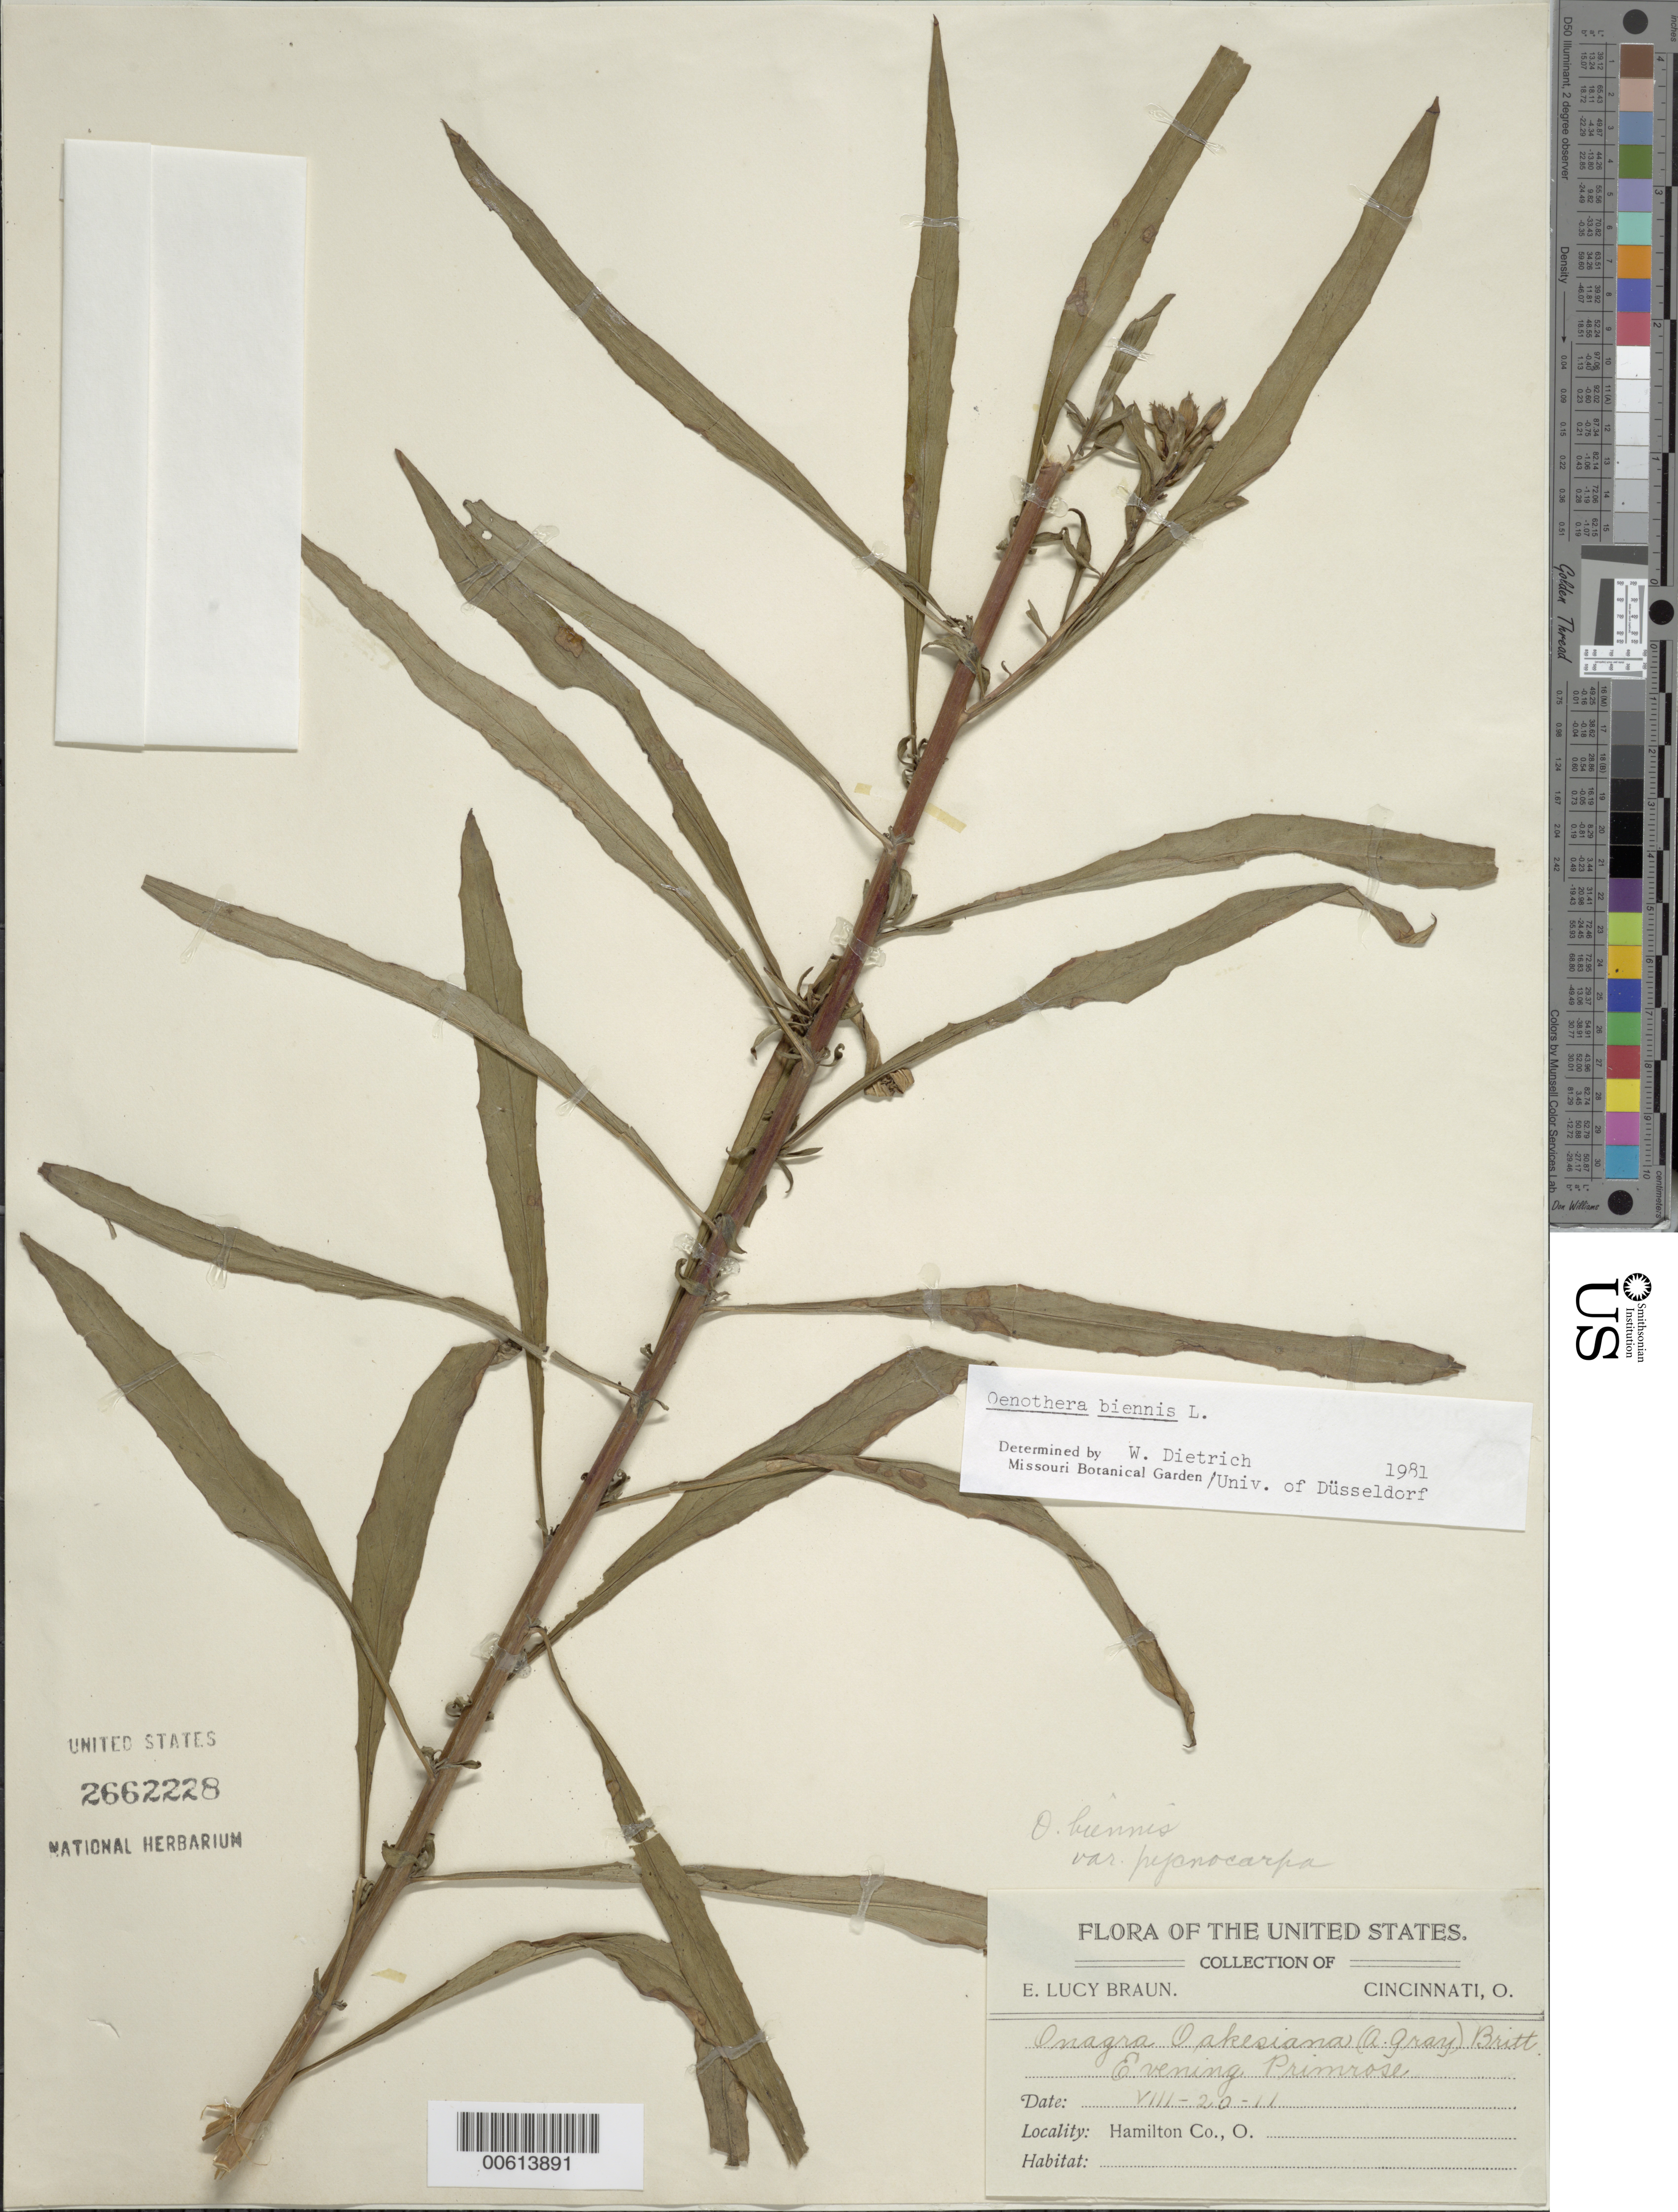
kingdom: Plantae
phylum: Tracheophyta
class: Magnoliopsida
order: Myrtales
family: Onagraceae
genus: Oenothera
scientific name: Oenothera biennis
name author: L.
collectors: E. L. Braun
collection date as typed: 20 Aug 1911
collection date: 1911-08-20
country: United States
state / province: Ohio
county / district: Hamilton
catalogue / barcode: US 2662228